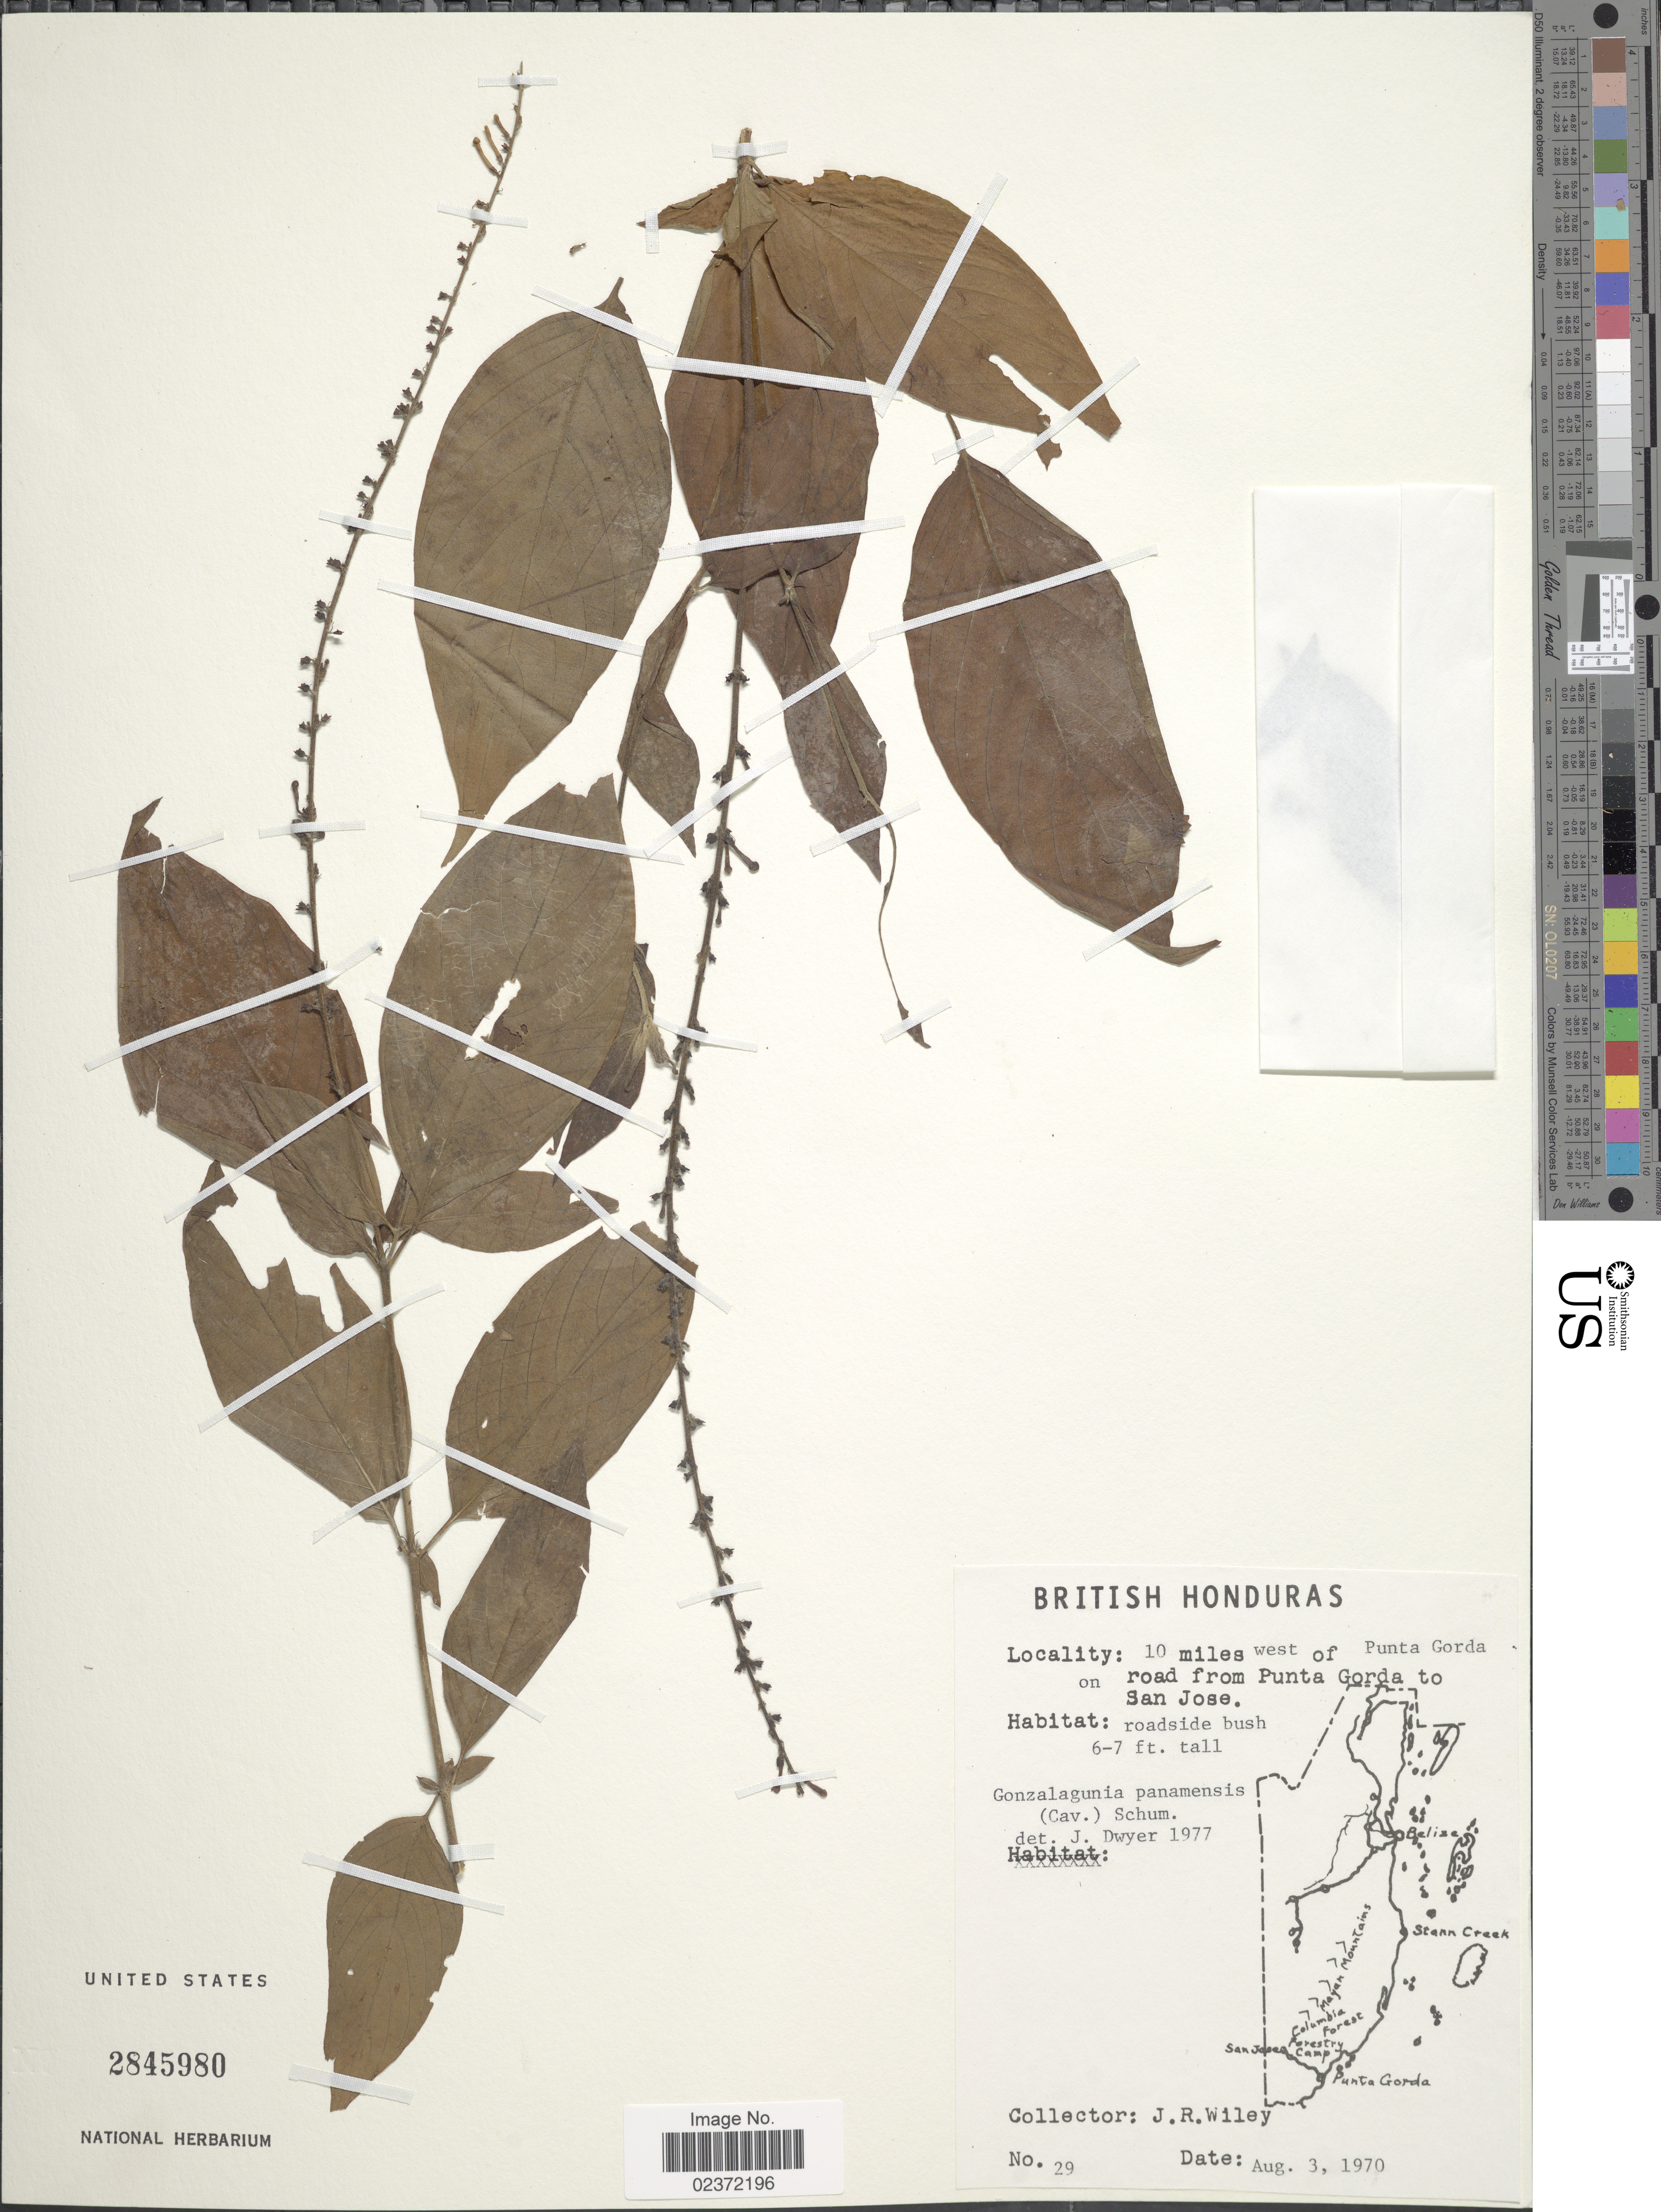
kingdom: Plantae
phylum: Tracheophyta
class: Magnoliopsida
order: Gentianales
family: Rubiaceae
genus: Gonzalagunia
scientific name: Gonzalagunia panamensis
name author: (Cav.) K. Schum.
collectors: J. Wiley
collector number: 29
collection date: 1970-08-03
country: Belize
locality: British Honduras, 10 miles west of Punta Gorda on road from Punta Gorda to San Jose, roadside bush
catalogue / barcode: US 2845980